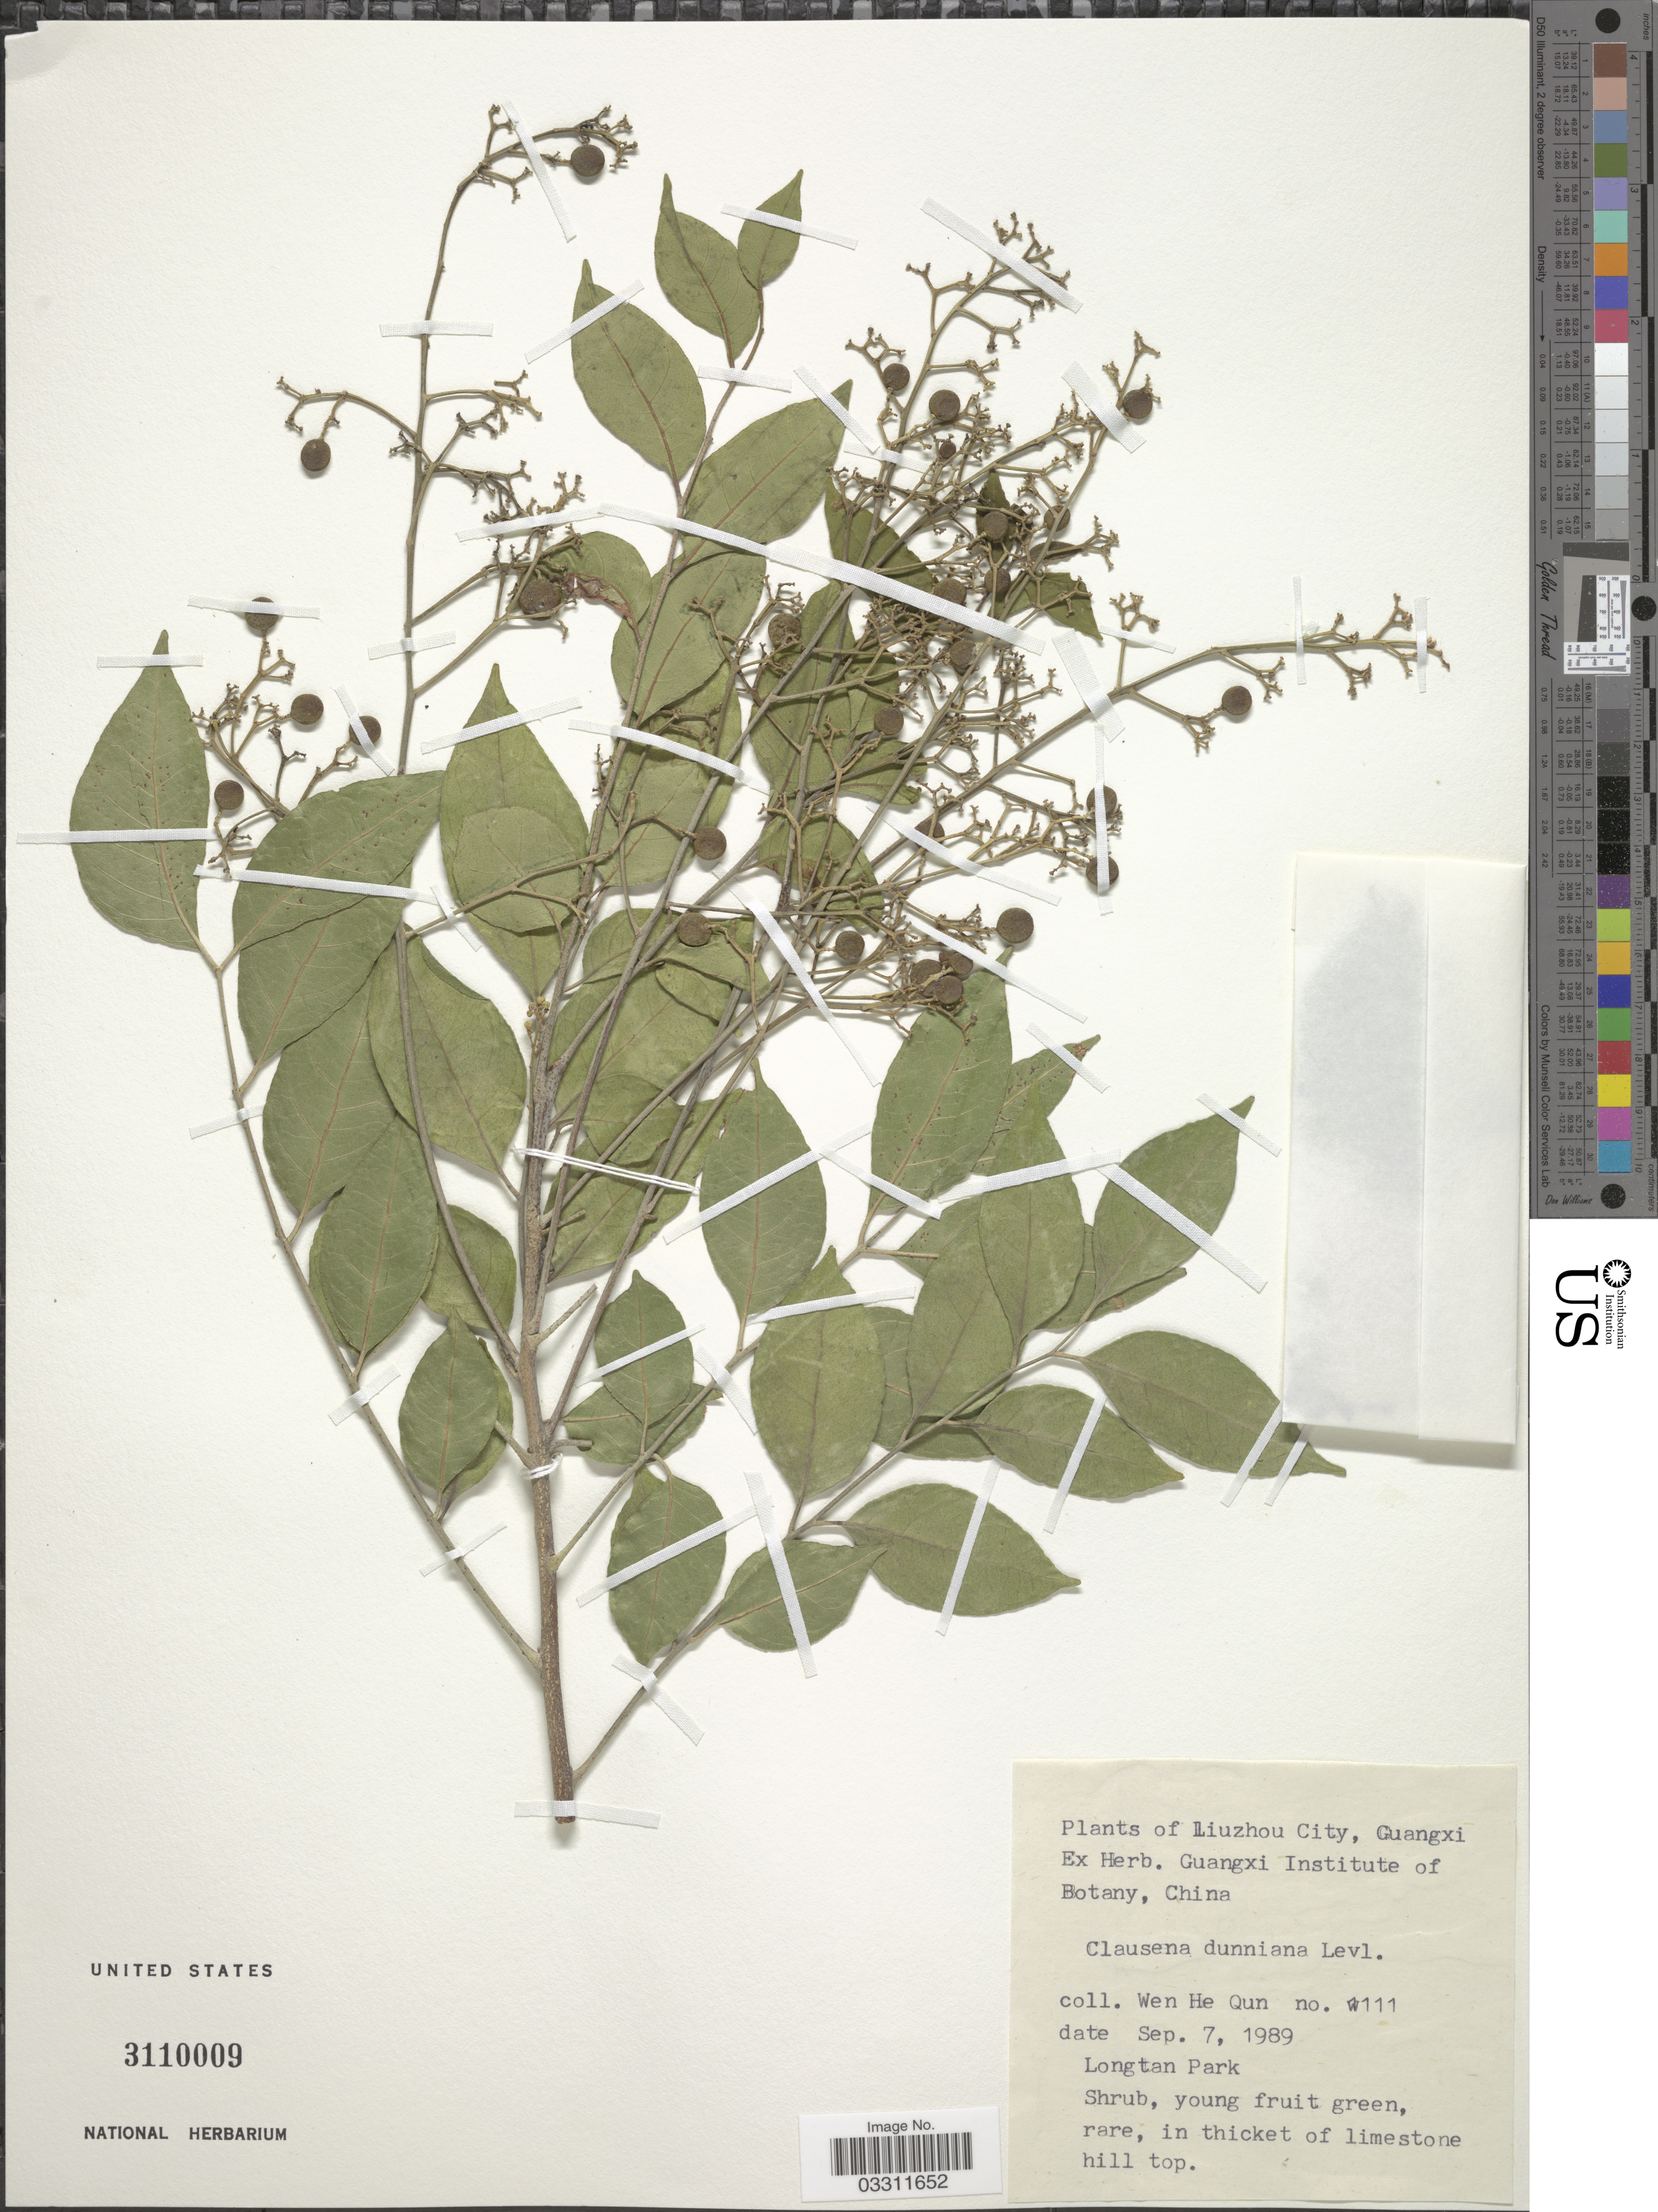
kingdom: Plantae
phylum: Tracheophyta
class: Magnoliopsida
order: Sapindales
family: Rutaceae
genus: Clausena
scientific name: Clausena dunniana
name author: H. Lév.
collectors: W. Qun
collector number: w111*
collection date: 1989-09-07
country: China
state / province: Guangxi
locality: Liuzhou City. Longtan Park.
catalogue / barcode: US 3110009